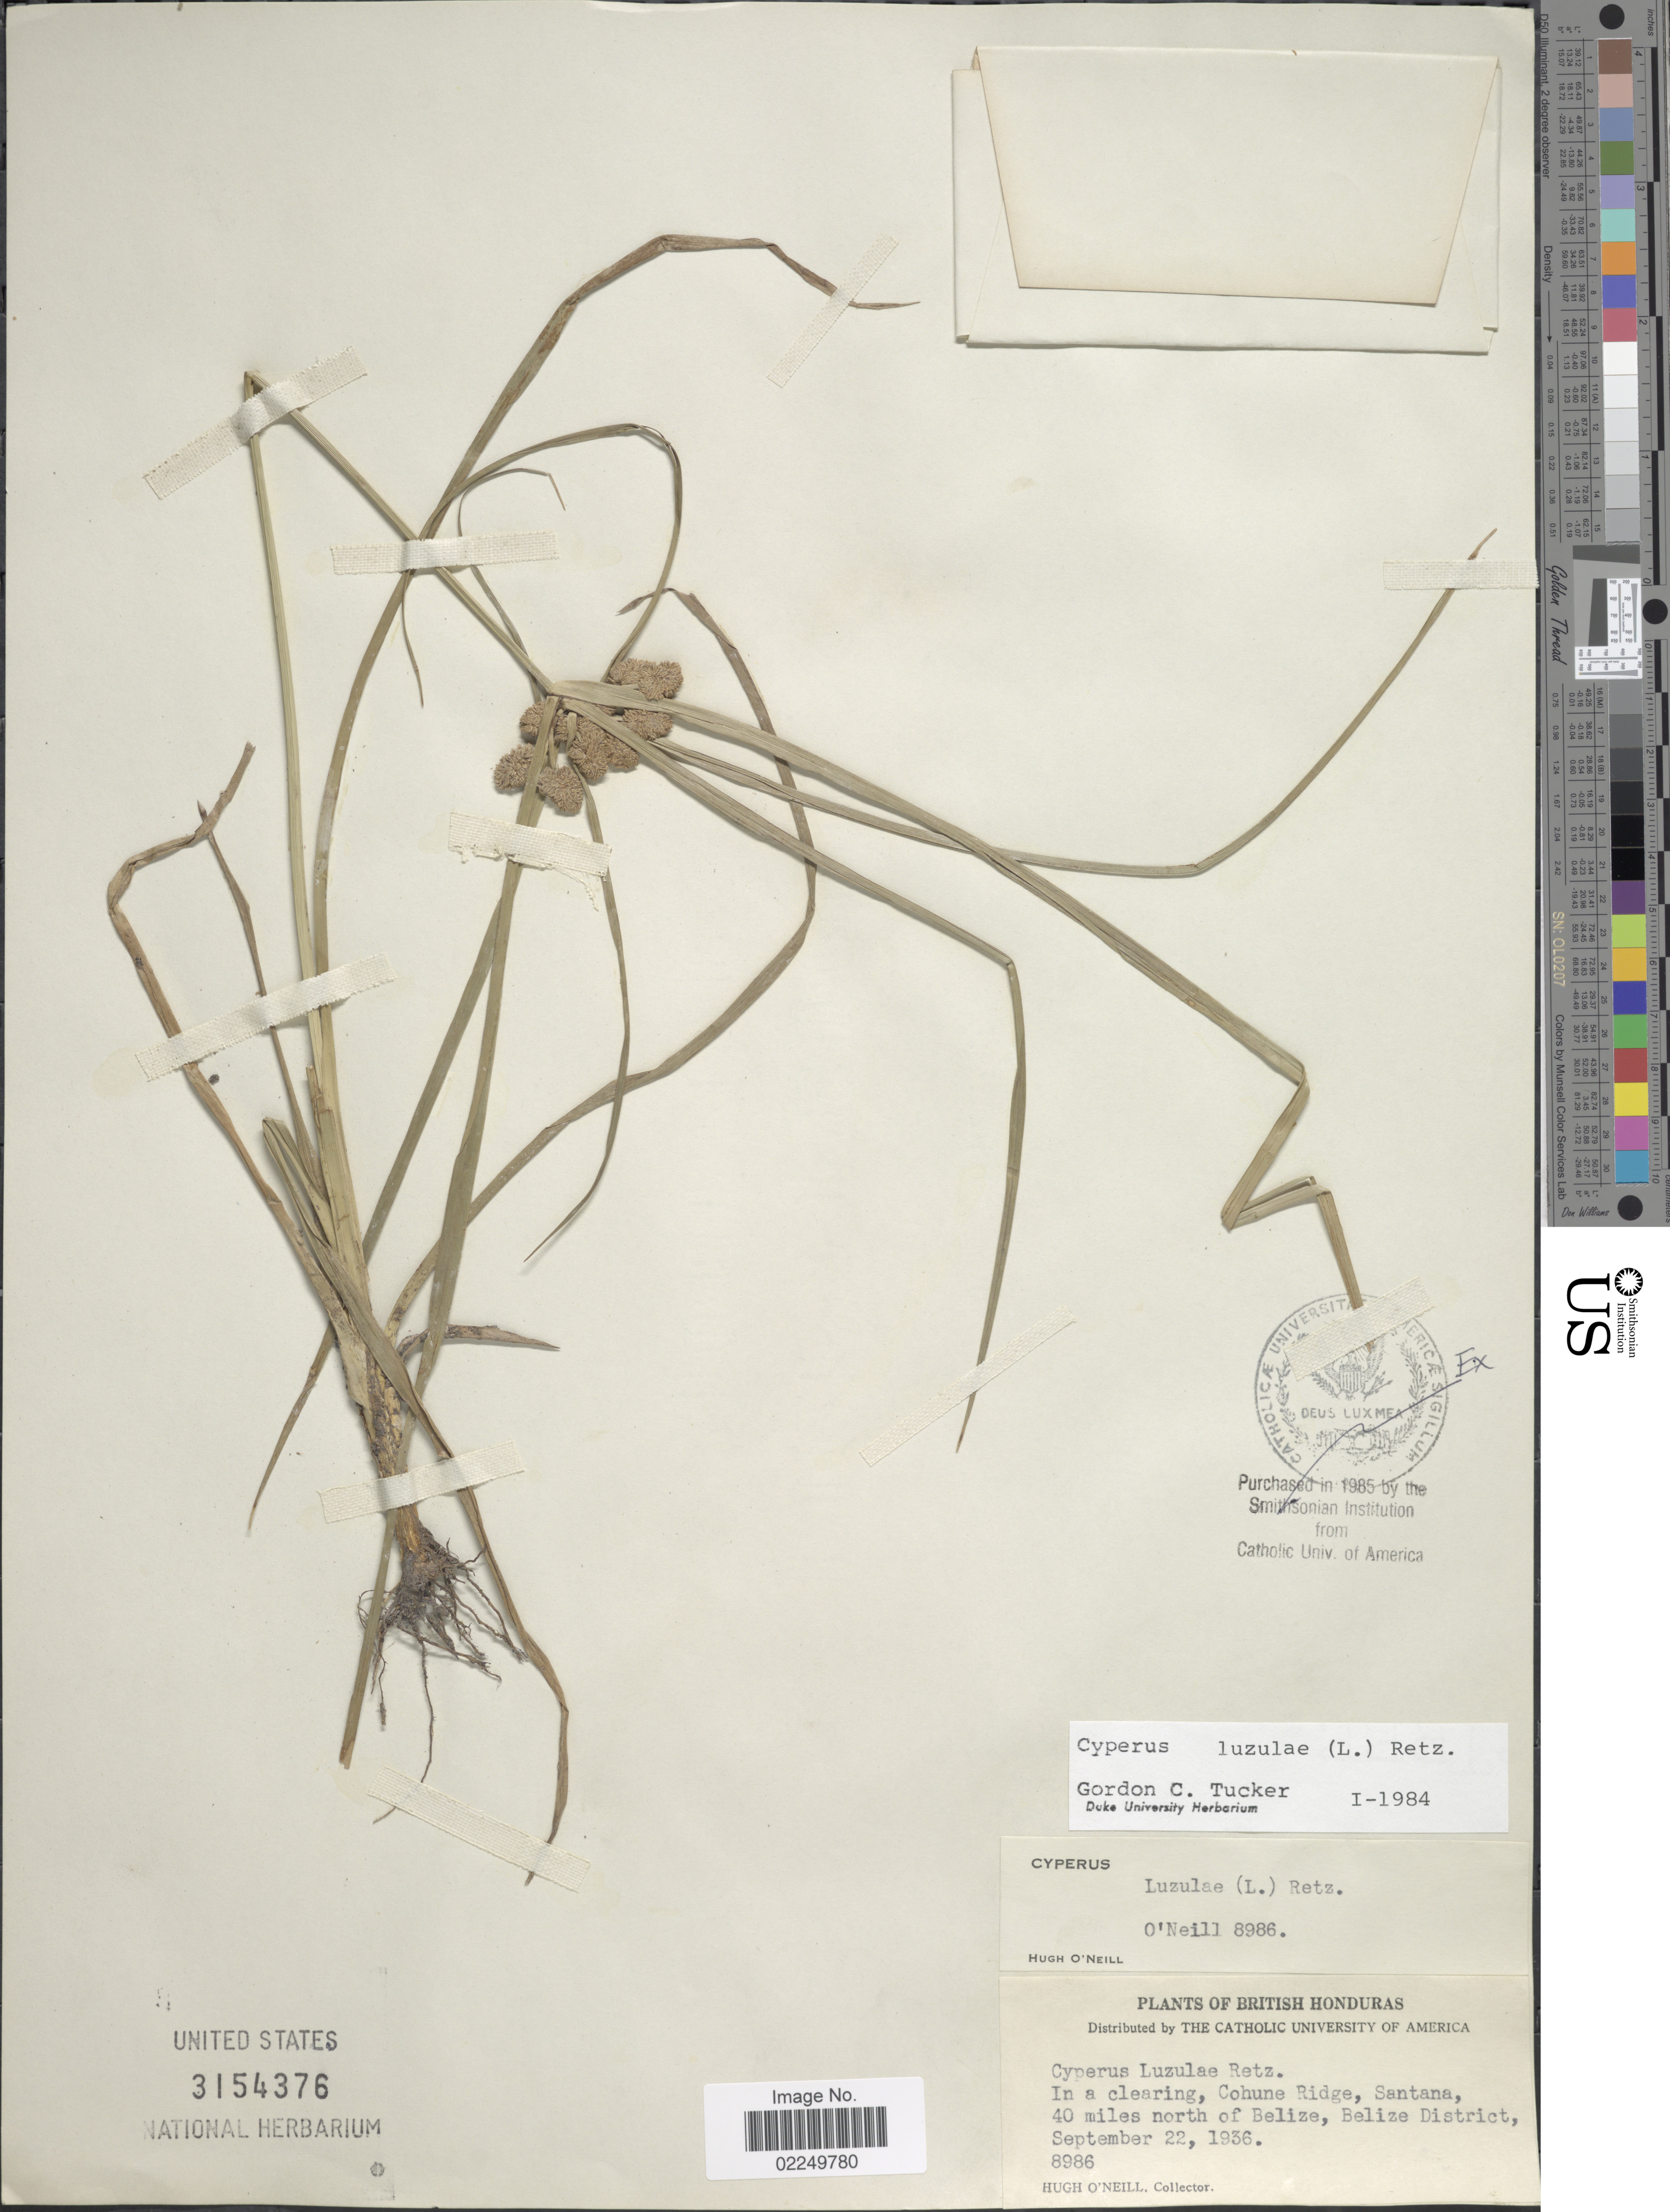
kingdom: Plantae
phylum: Tracheophyta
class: Liliopsida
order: Poales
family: Cyperaceae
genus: Cyperus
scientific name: Cyperus luzulae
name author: (L.) Rottb. ex Retz.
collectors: H. O'Neill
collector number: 8986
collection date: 1936-09-22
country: Belize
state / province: Belize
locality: British Honduras, Cohune Ridge, Santana, 40 miles north of Belize, Belize District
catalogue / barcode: US 3154376